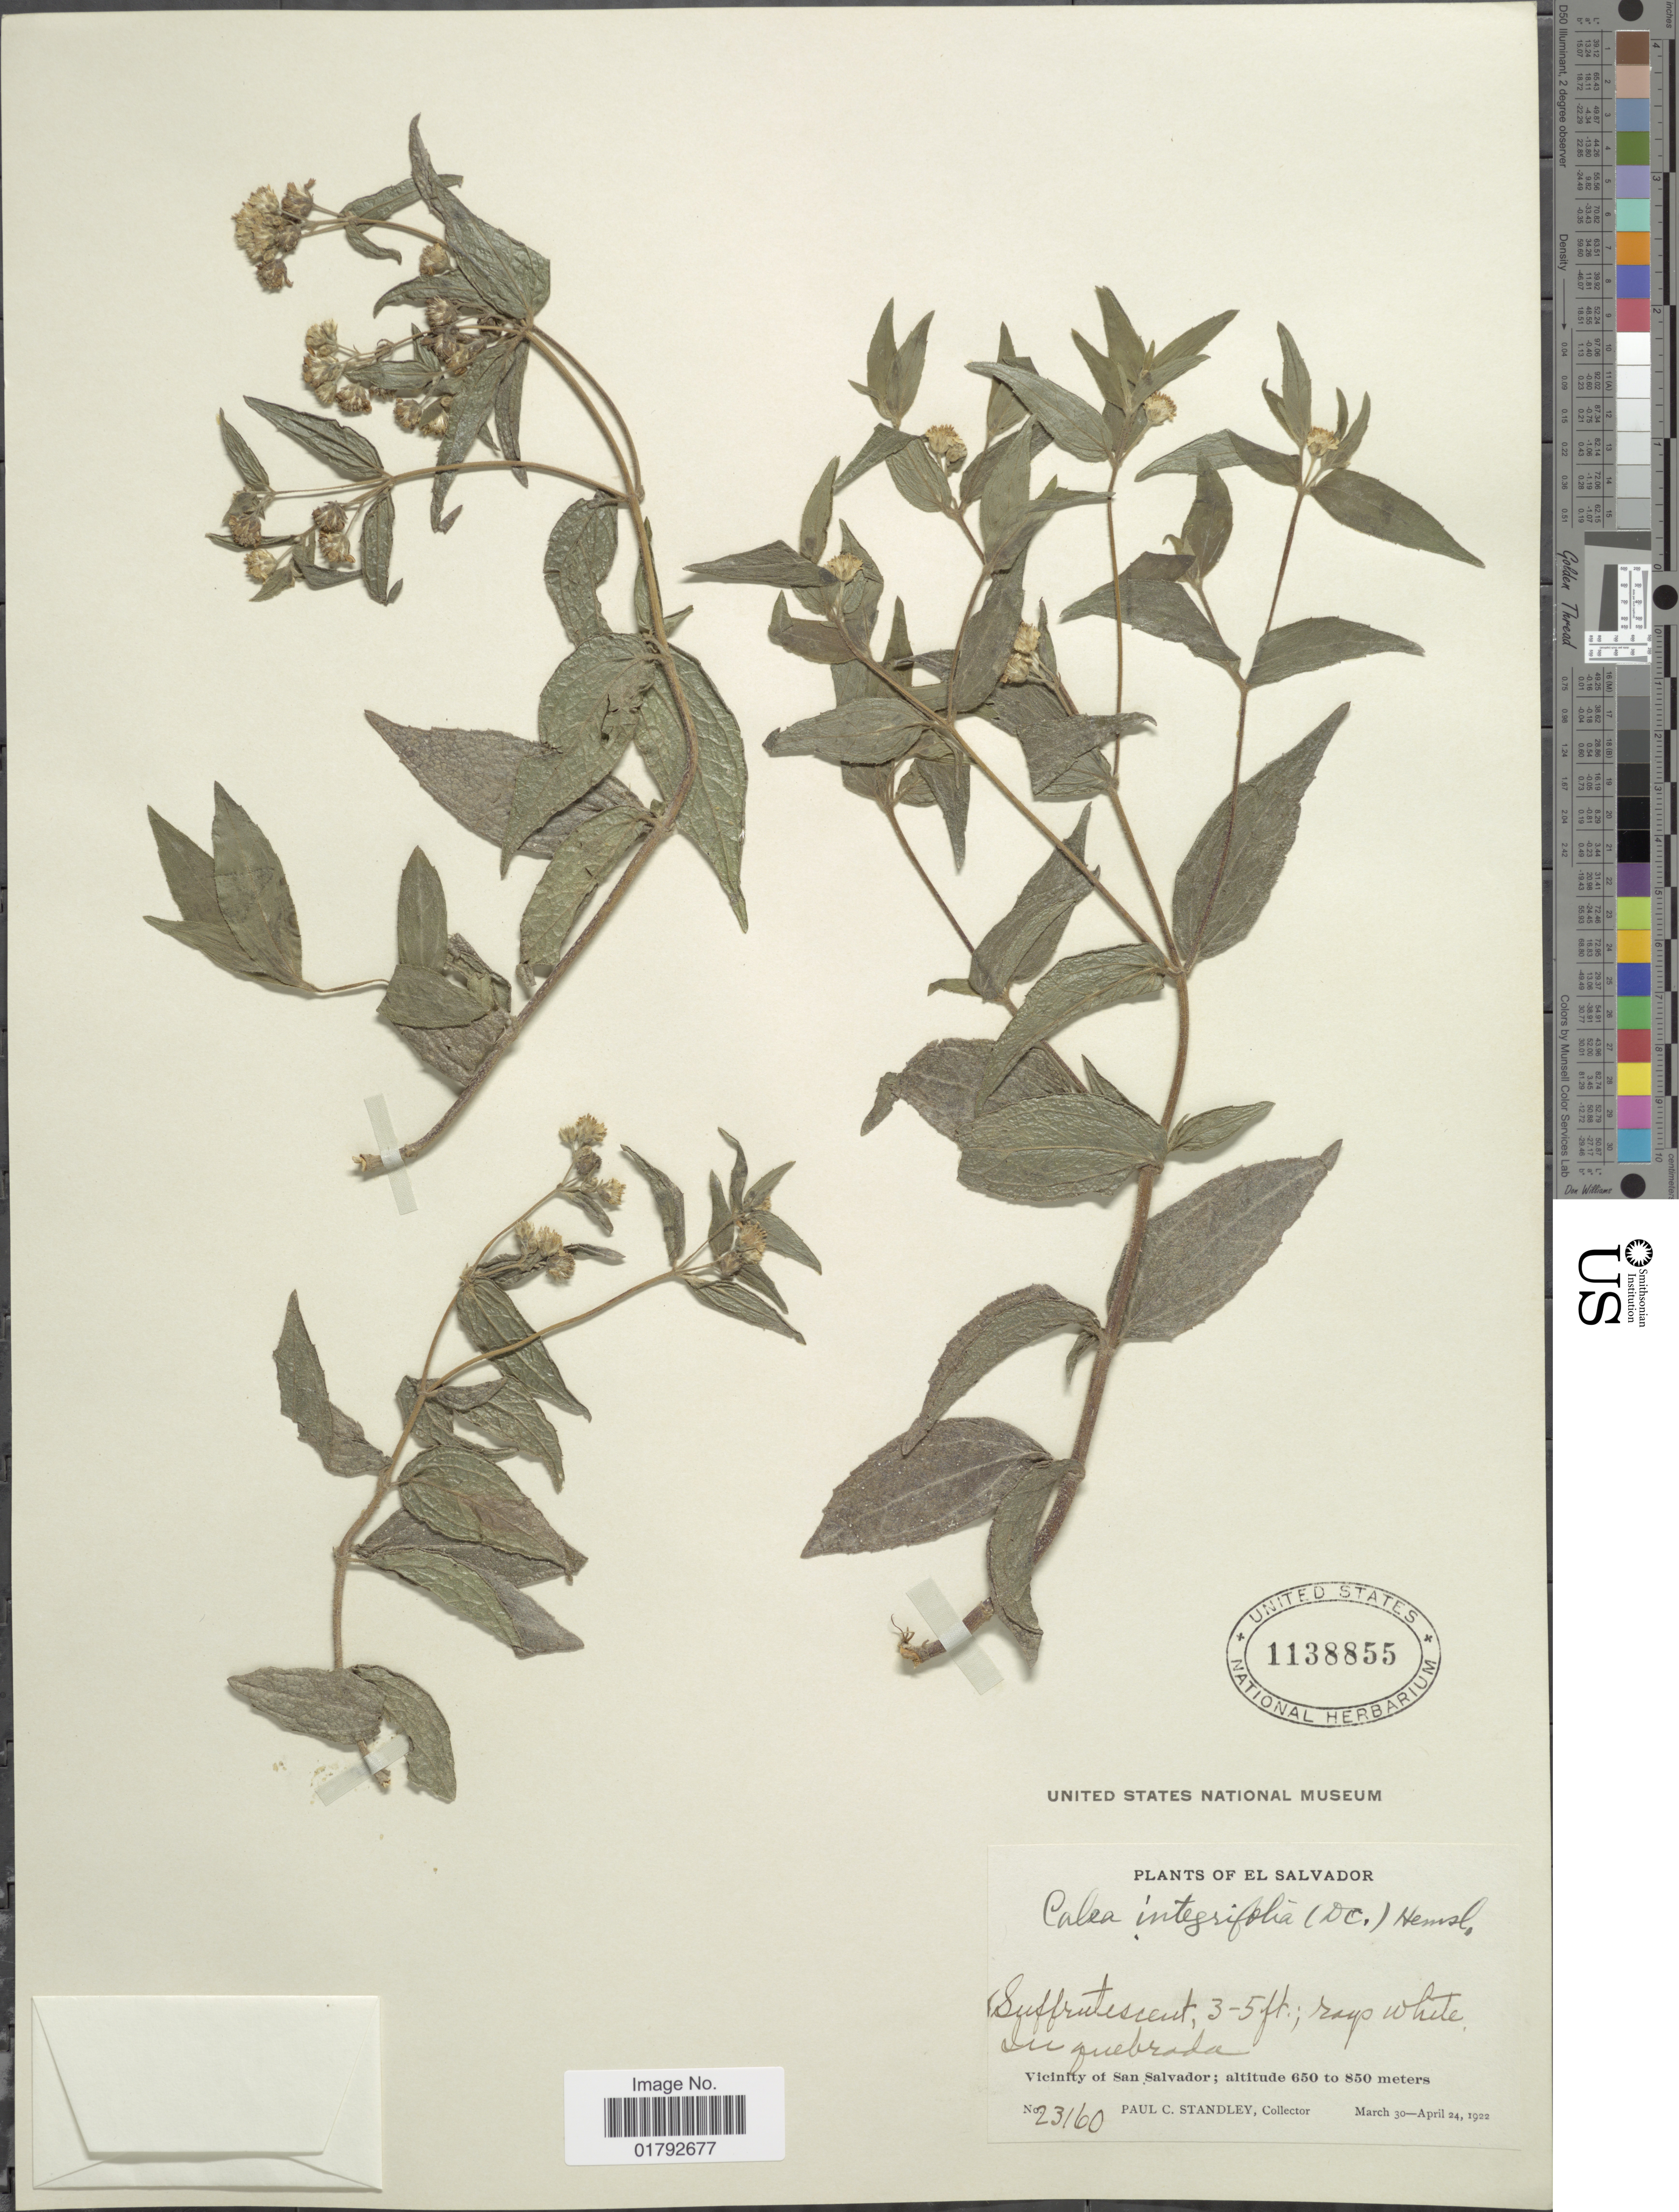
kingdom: Plantae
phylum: Tracheophyta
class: Magnoliopsida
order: Asterales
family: Asteraceae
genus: Alloispermum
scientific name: Alloispermum integrifolium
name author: (DC.) H. Rob.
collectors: P. C. Standley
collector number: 23160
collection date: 1922-03-30/1922-04-24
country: El Salvador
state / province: San Salvador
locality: El Salvador, Vicinity of San Salvador. In quebrada.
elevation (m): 650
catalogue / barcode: US 1138855